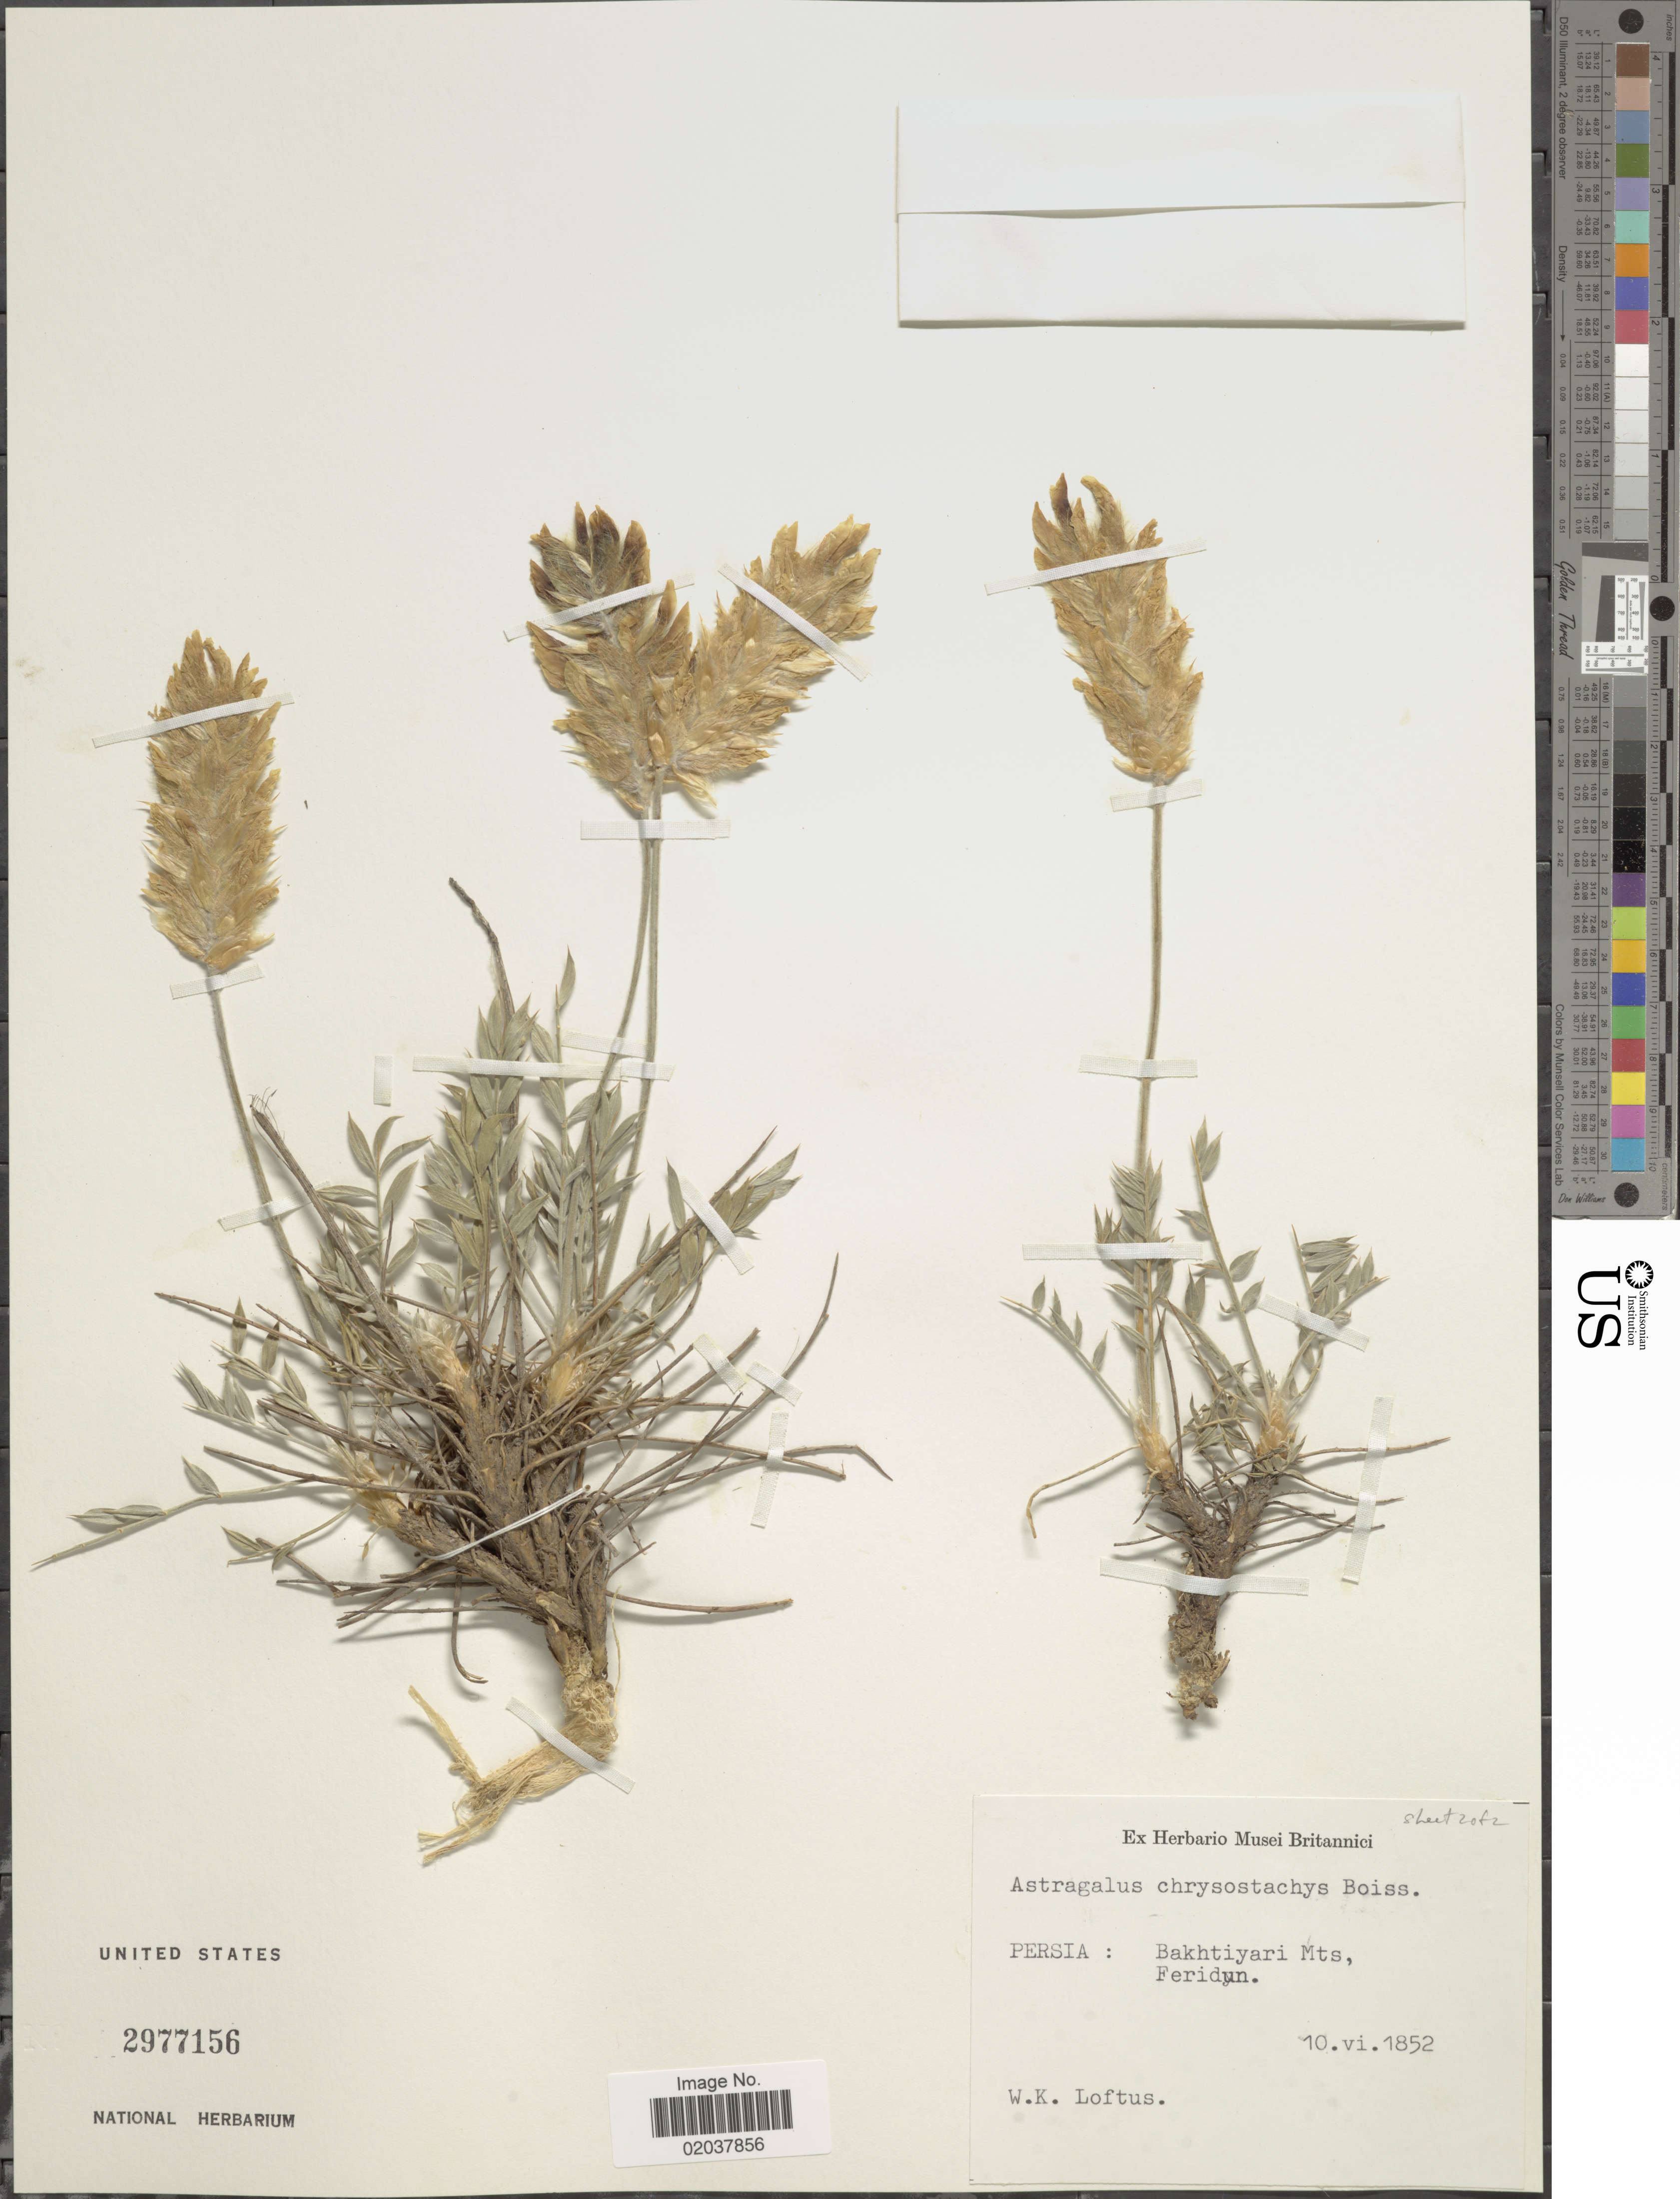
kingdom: Plantae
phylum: Tracheophyta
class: Magnoliopsida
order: Fabales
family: Fabaceae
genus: Astragalus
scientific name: Astragalus chrysostachys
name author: Boiss.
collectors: W. Loftus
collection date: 1852-06-10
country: Iran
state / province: Chahar Mahaal and Bakhtiari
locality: Persia, Bakhtiyari Mts, Feridun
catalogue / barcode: US 2977156